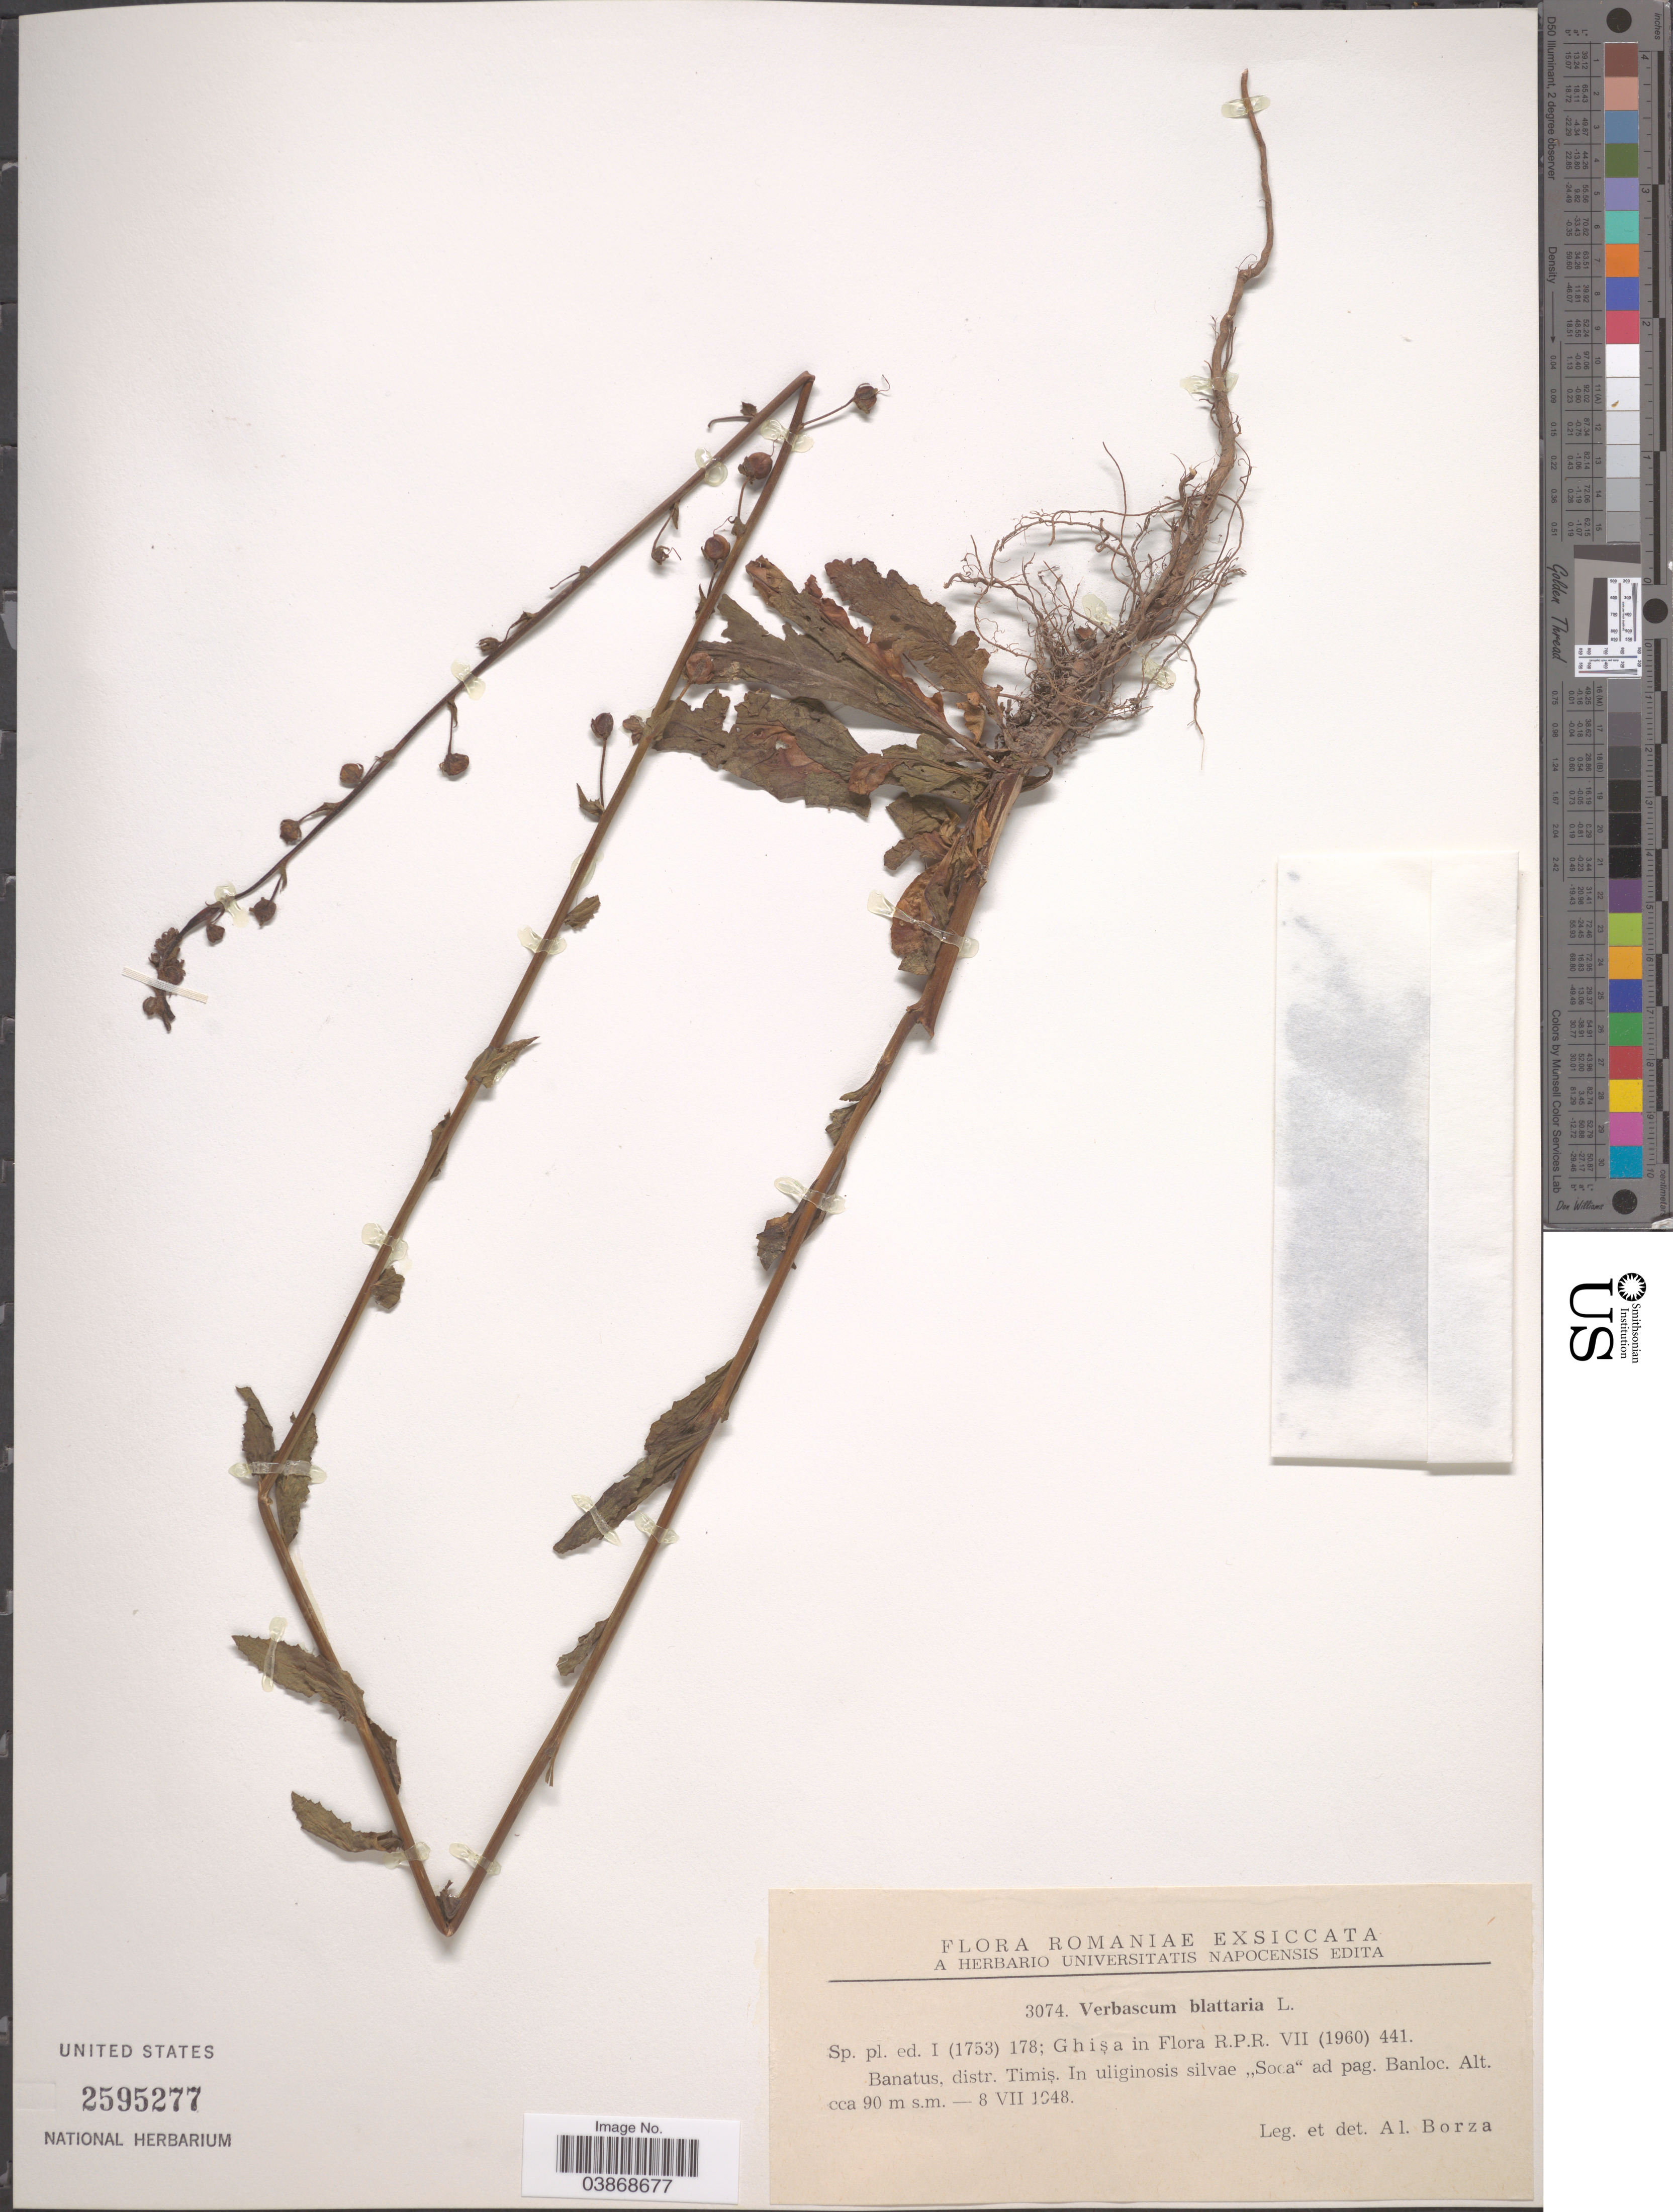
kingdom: Plantae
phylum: Tracheophyta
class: Magnoliopsida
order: Lamiales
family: Scrophulariaceae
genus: Verbascum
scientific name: Verbascum blattaria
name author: L.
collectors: A. Borza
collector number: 3074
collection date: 1948-07-08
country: Romania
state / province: Timis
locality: Banatus, distr. Timis. In uliginosis silvae "Soca" ad pag. Banloc.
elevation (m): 90